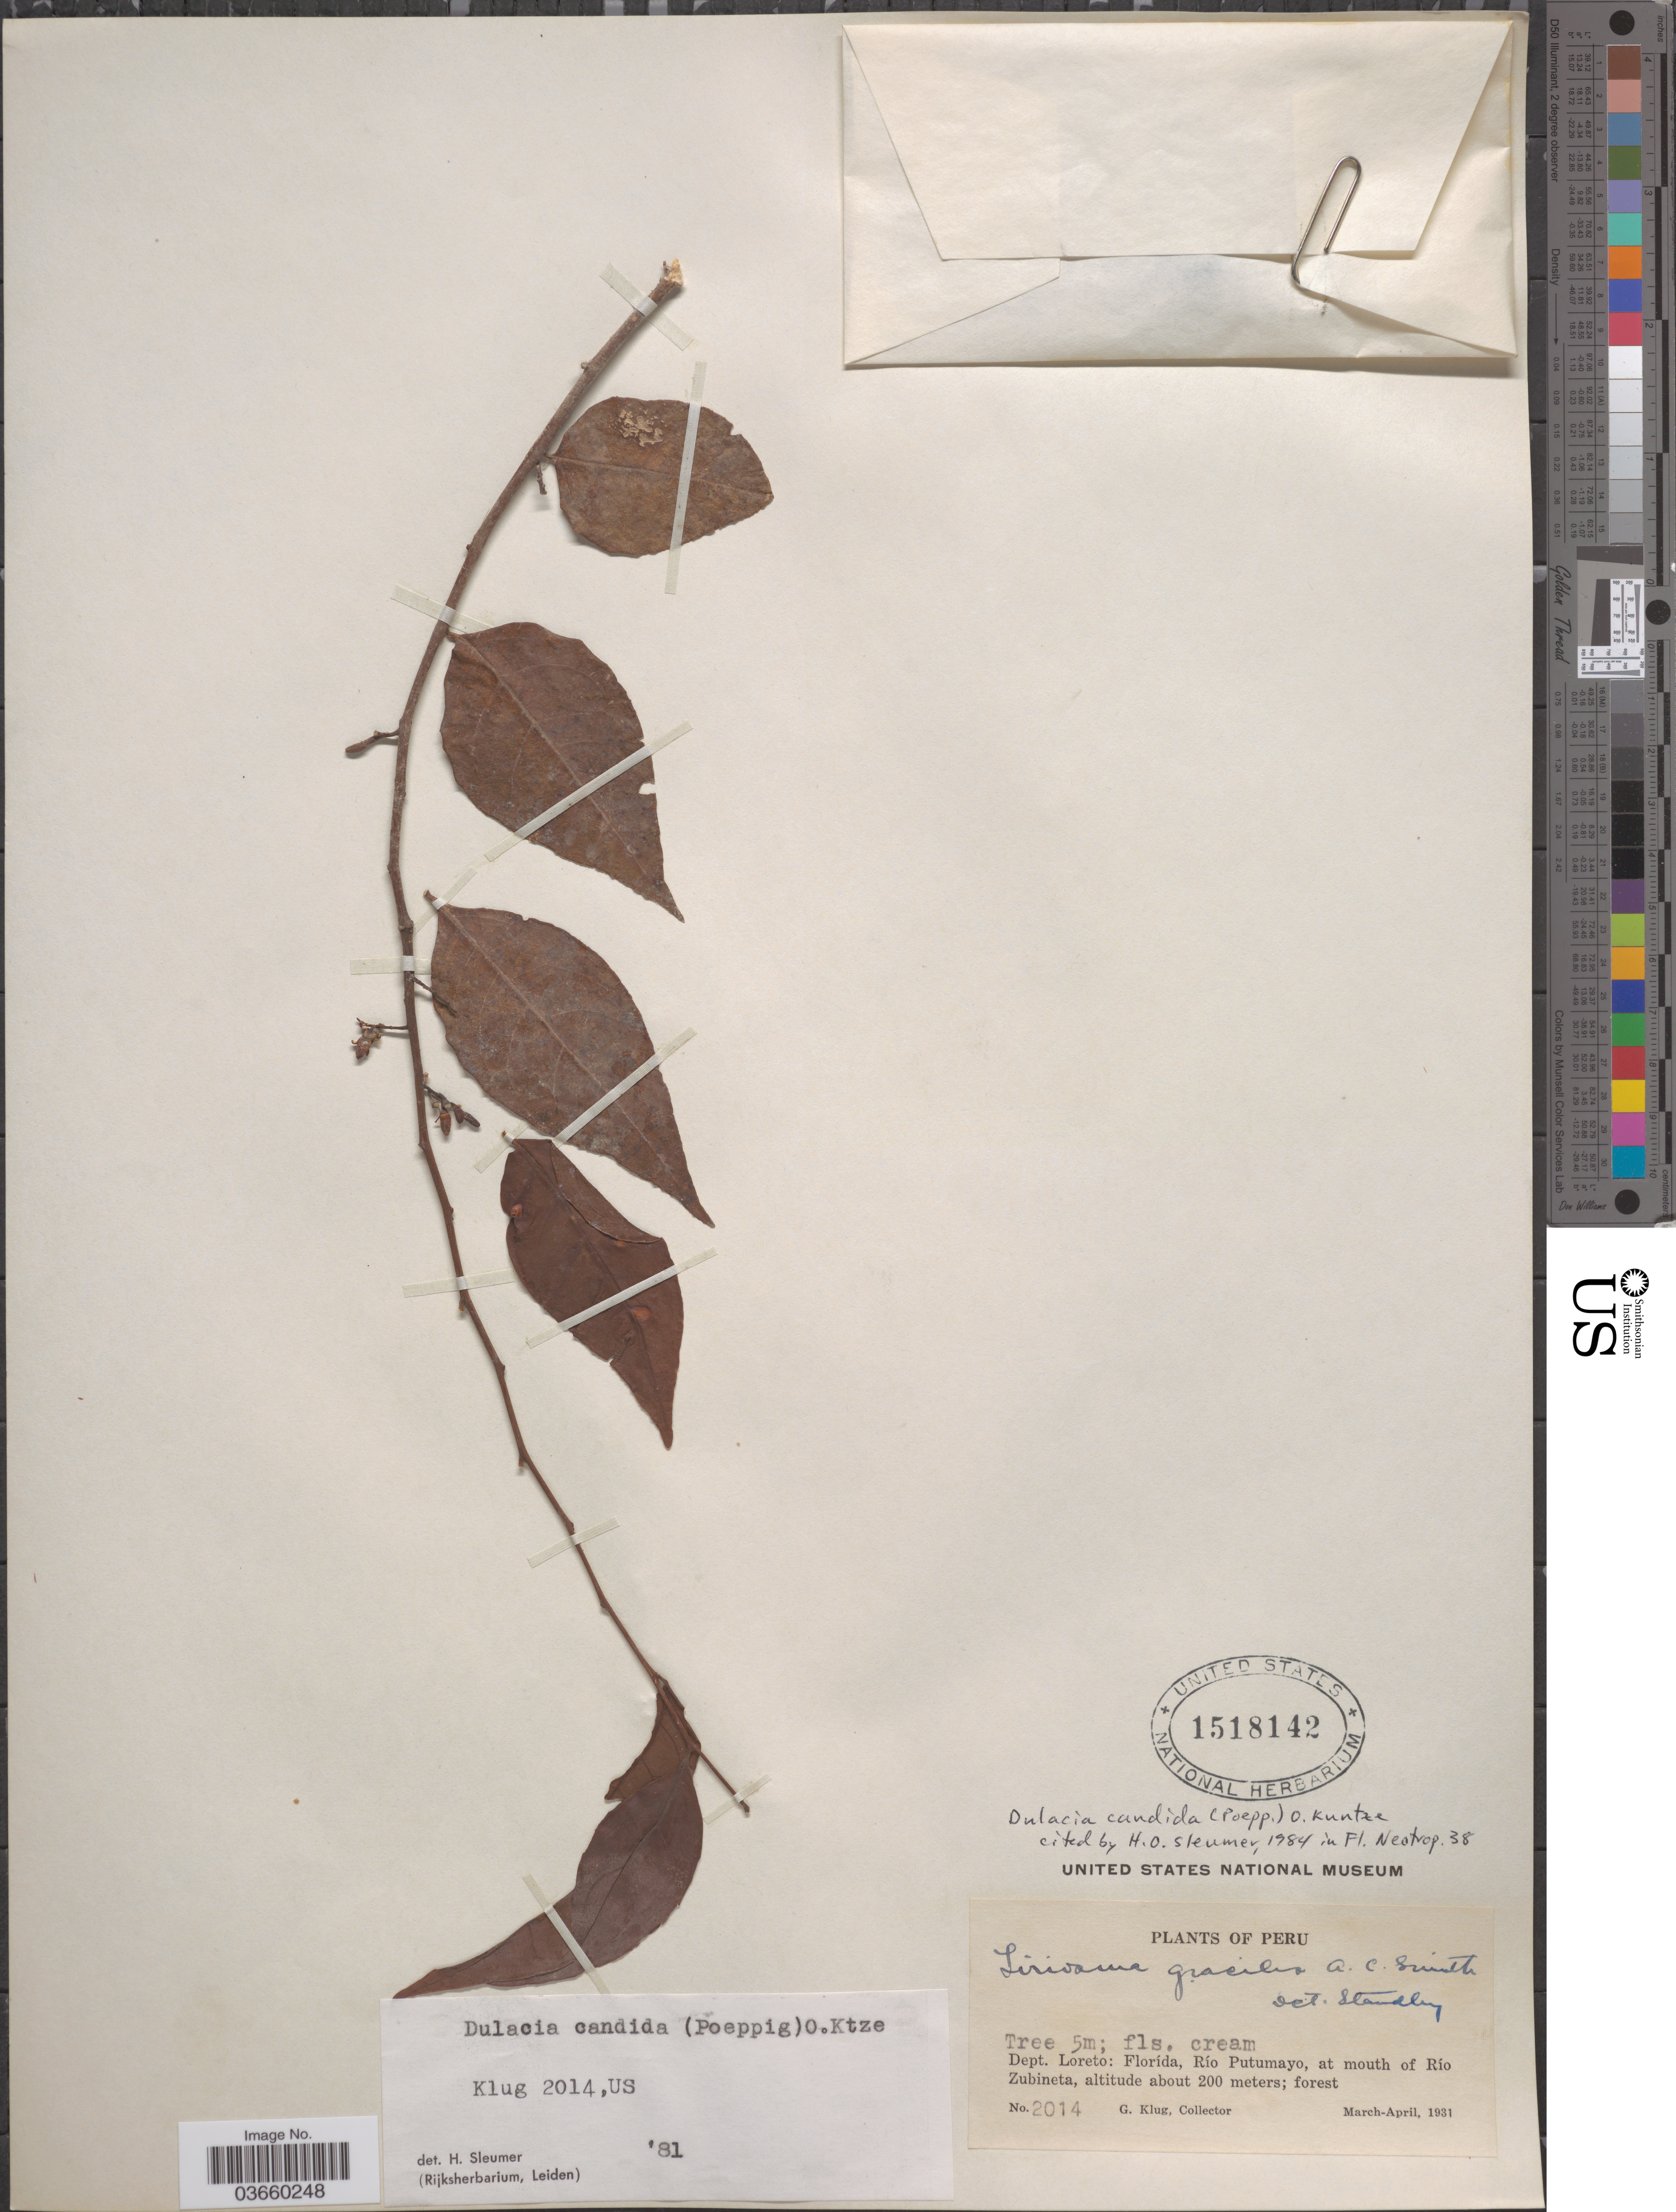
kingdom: Plantae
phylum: Tracheophyta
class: Magnoliopsida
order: Santalales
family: Olacaceae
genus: Dulacia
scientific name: Dulacia candida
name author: (Poepp.) Kuntze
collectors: G. Klug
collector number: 2014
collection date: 1931-03/1931-04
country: Peru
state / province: Loreto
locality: Dept. Loreto: Florída, Río Putumayo, at mouth of Río Zubineta.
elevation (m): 200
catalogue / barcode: US 1518142